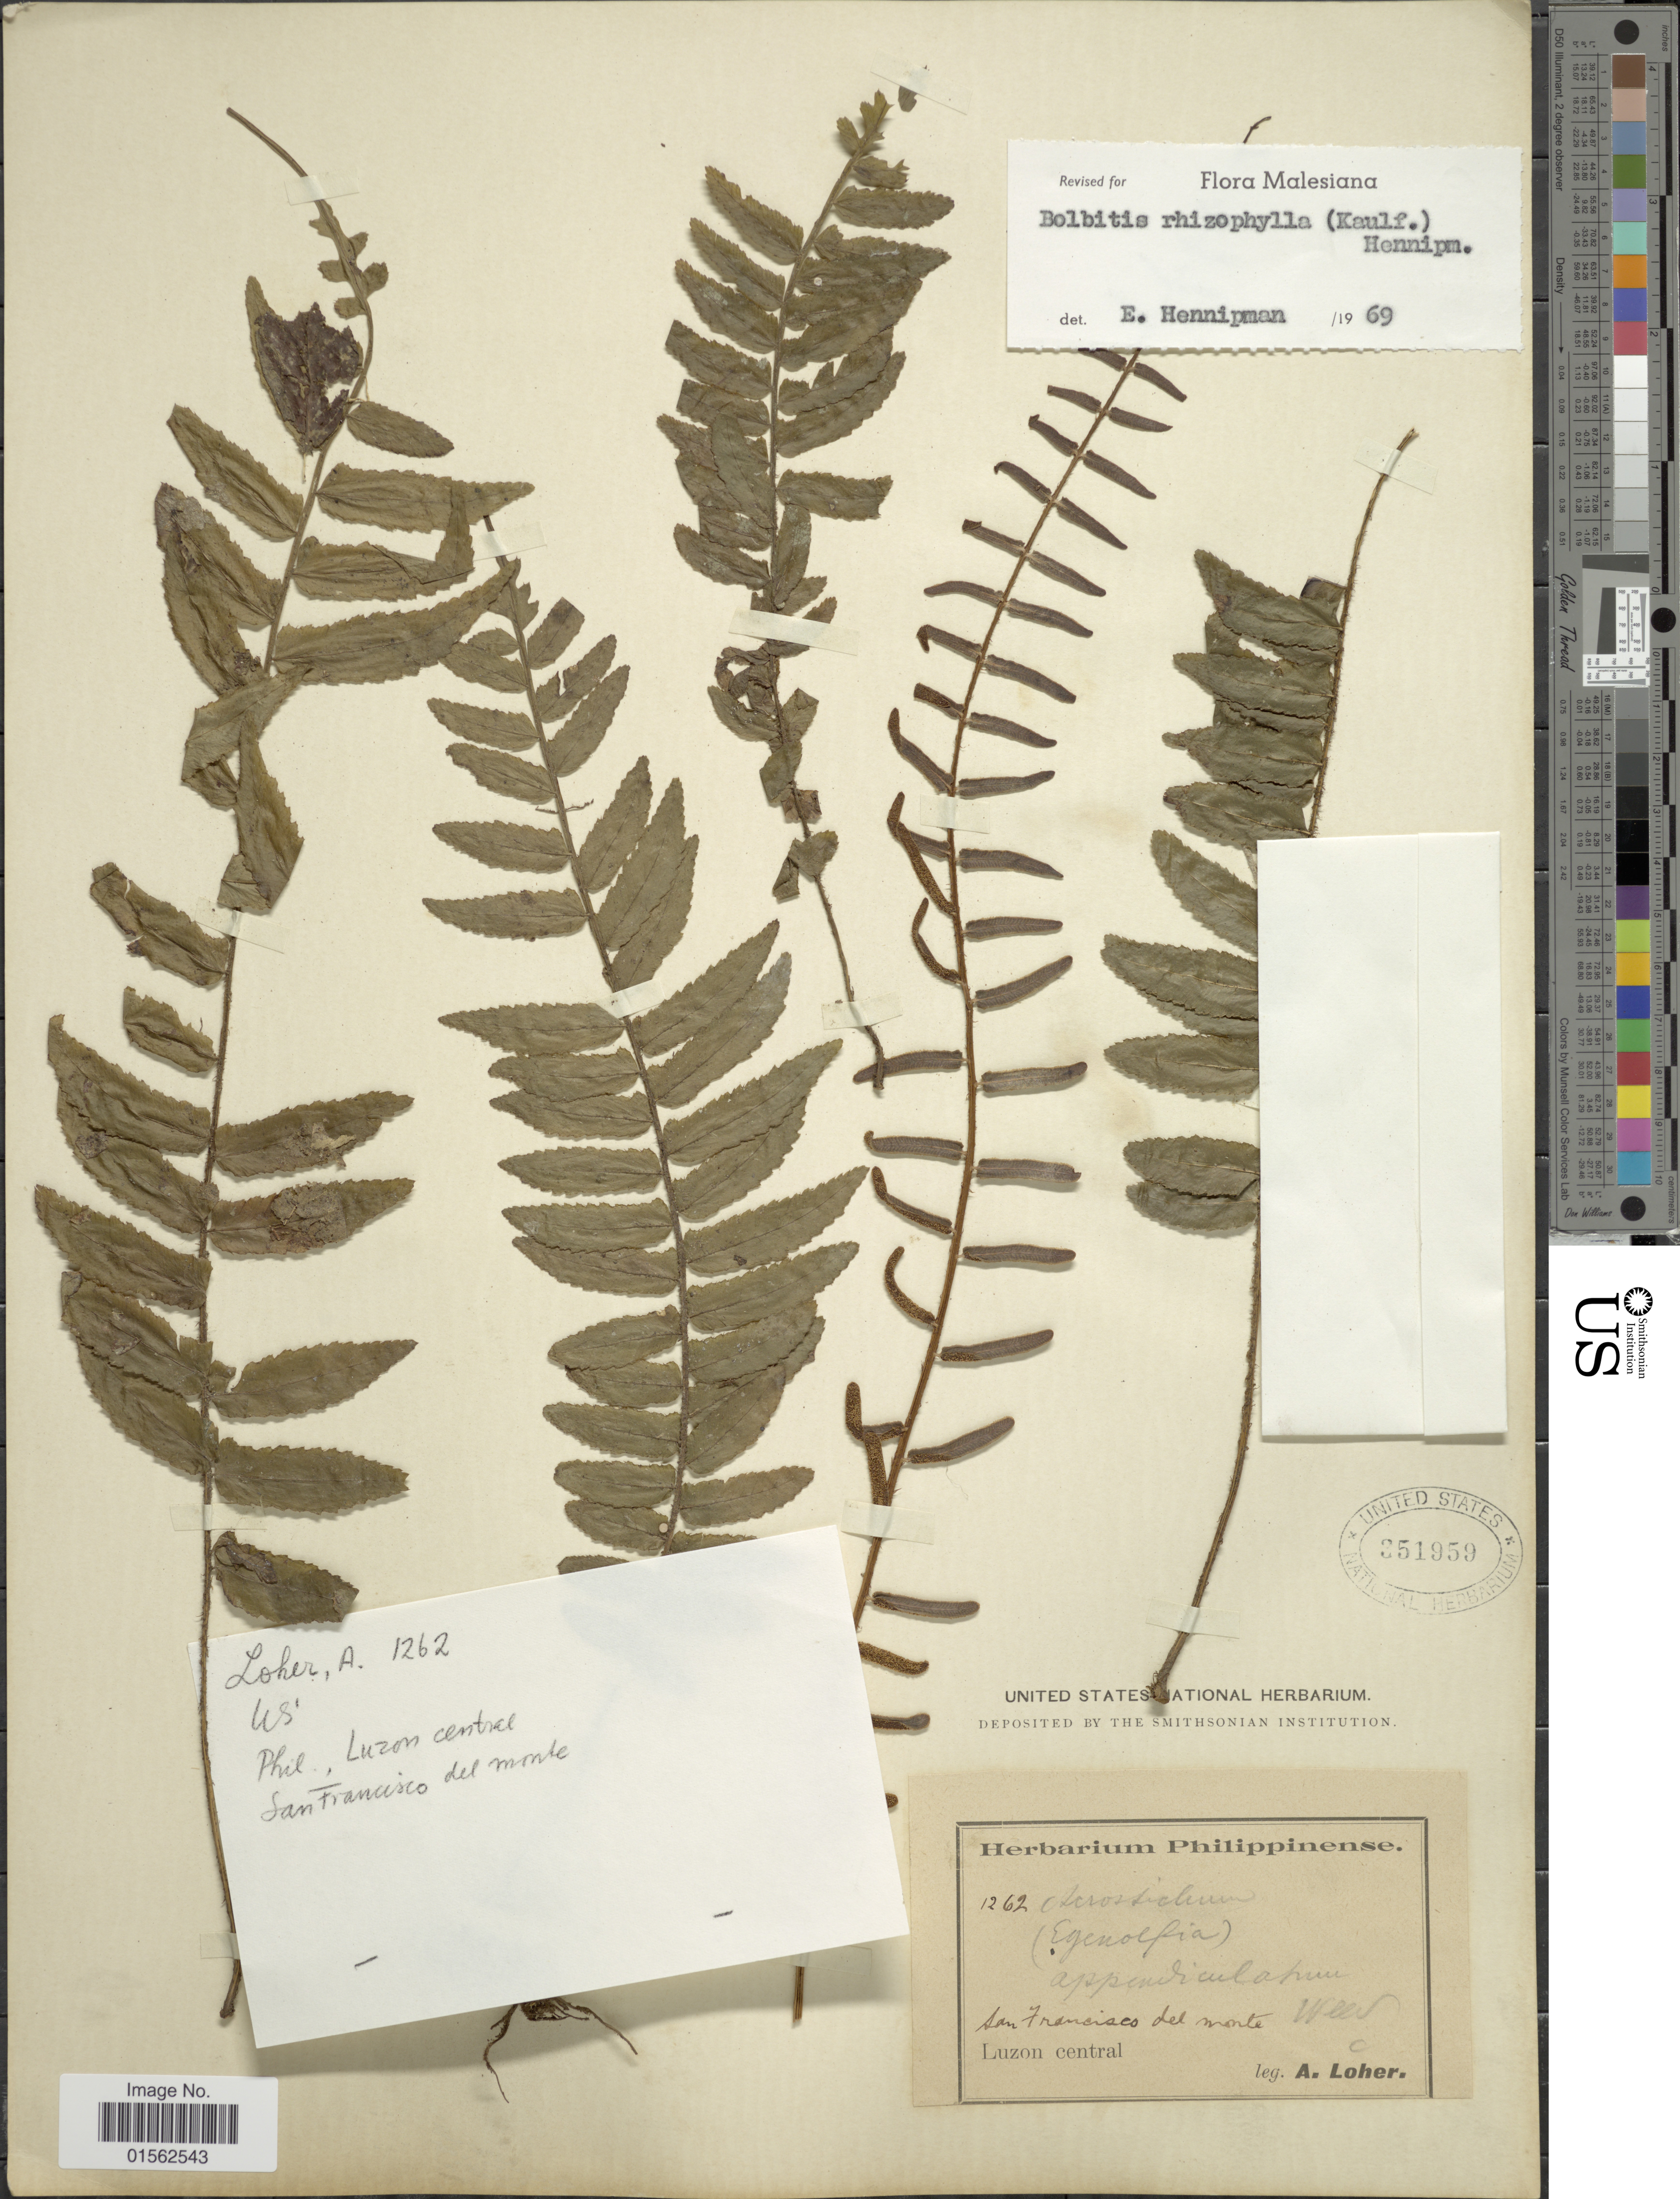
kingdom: Plantae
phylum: Tracheophyta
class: Polypodiopsida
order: Polypodiales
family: Dryopteridaceae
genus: Bolbitis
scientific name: Bolbitis rhizophylla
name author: (Kaulf.) Hennipman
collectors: A. Loher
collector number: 1262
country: Philippines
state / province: Central Luzon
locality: Phil., Luzon central, San Francisco del monte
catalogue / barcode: US 351959